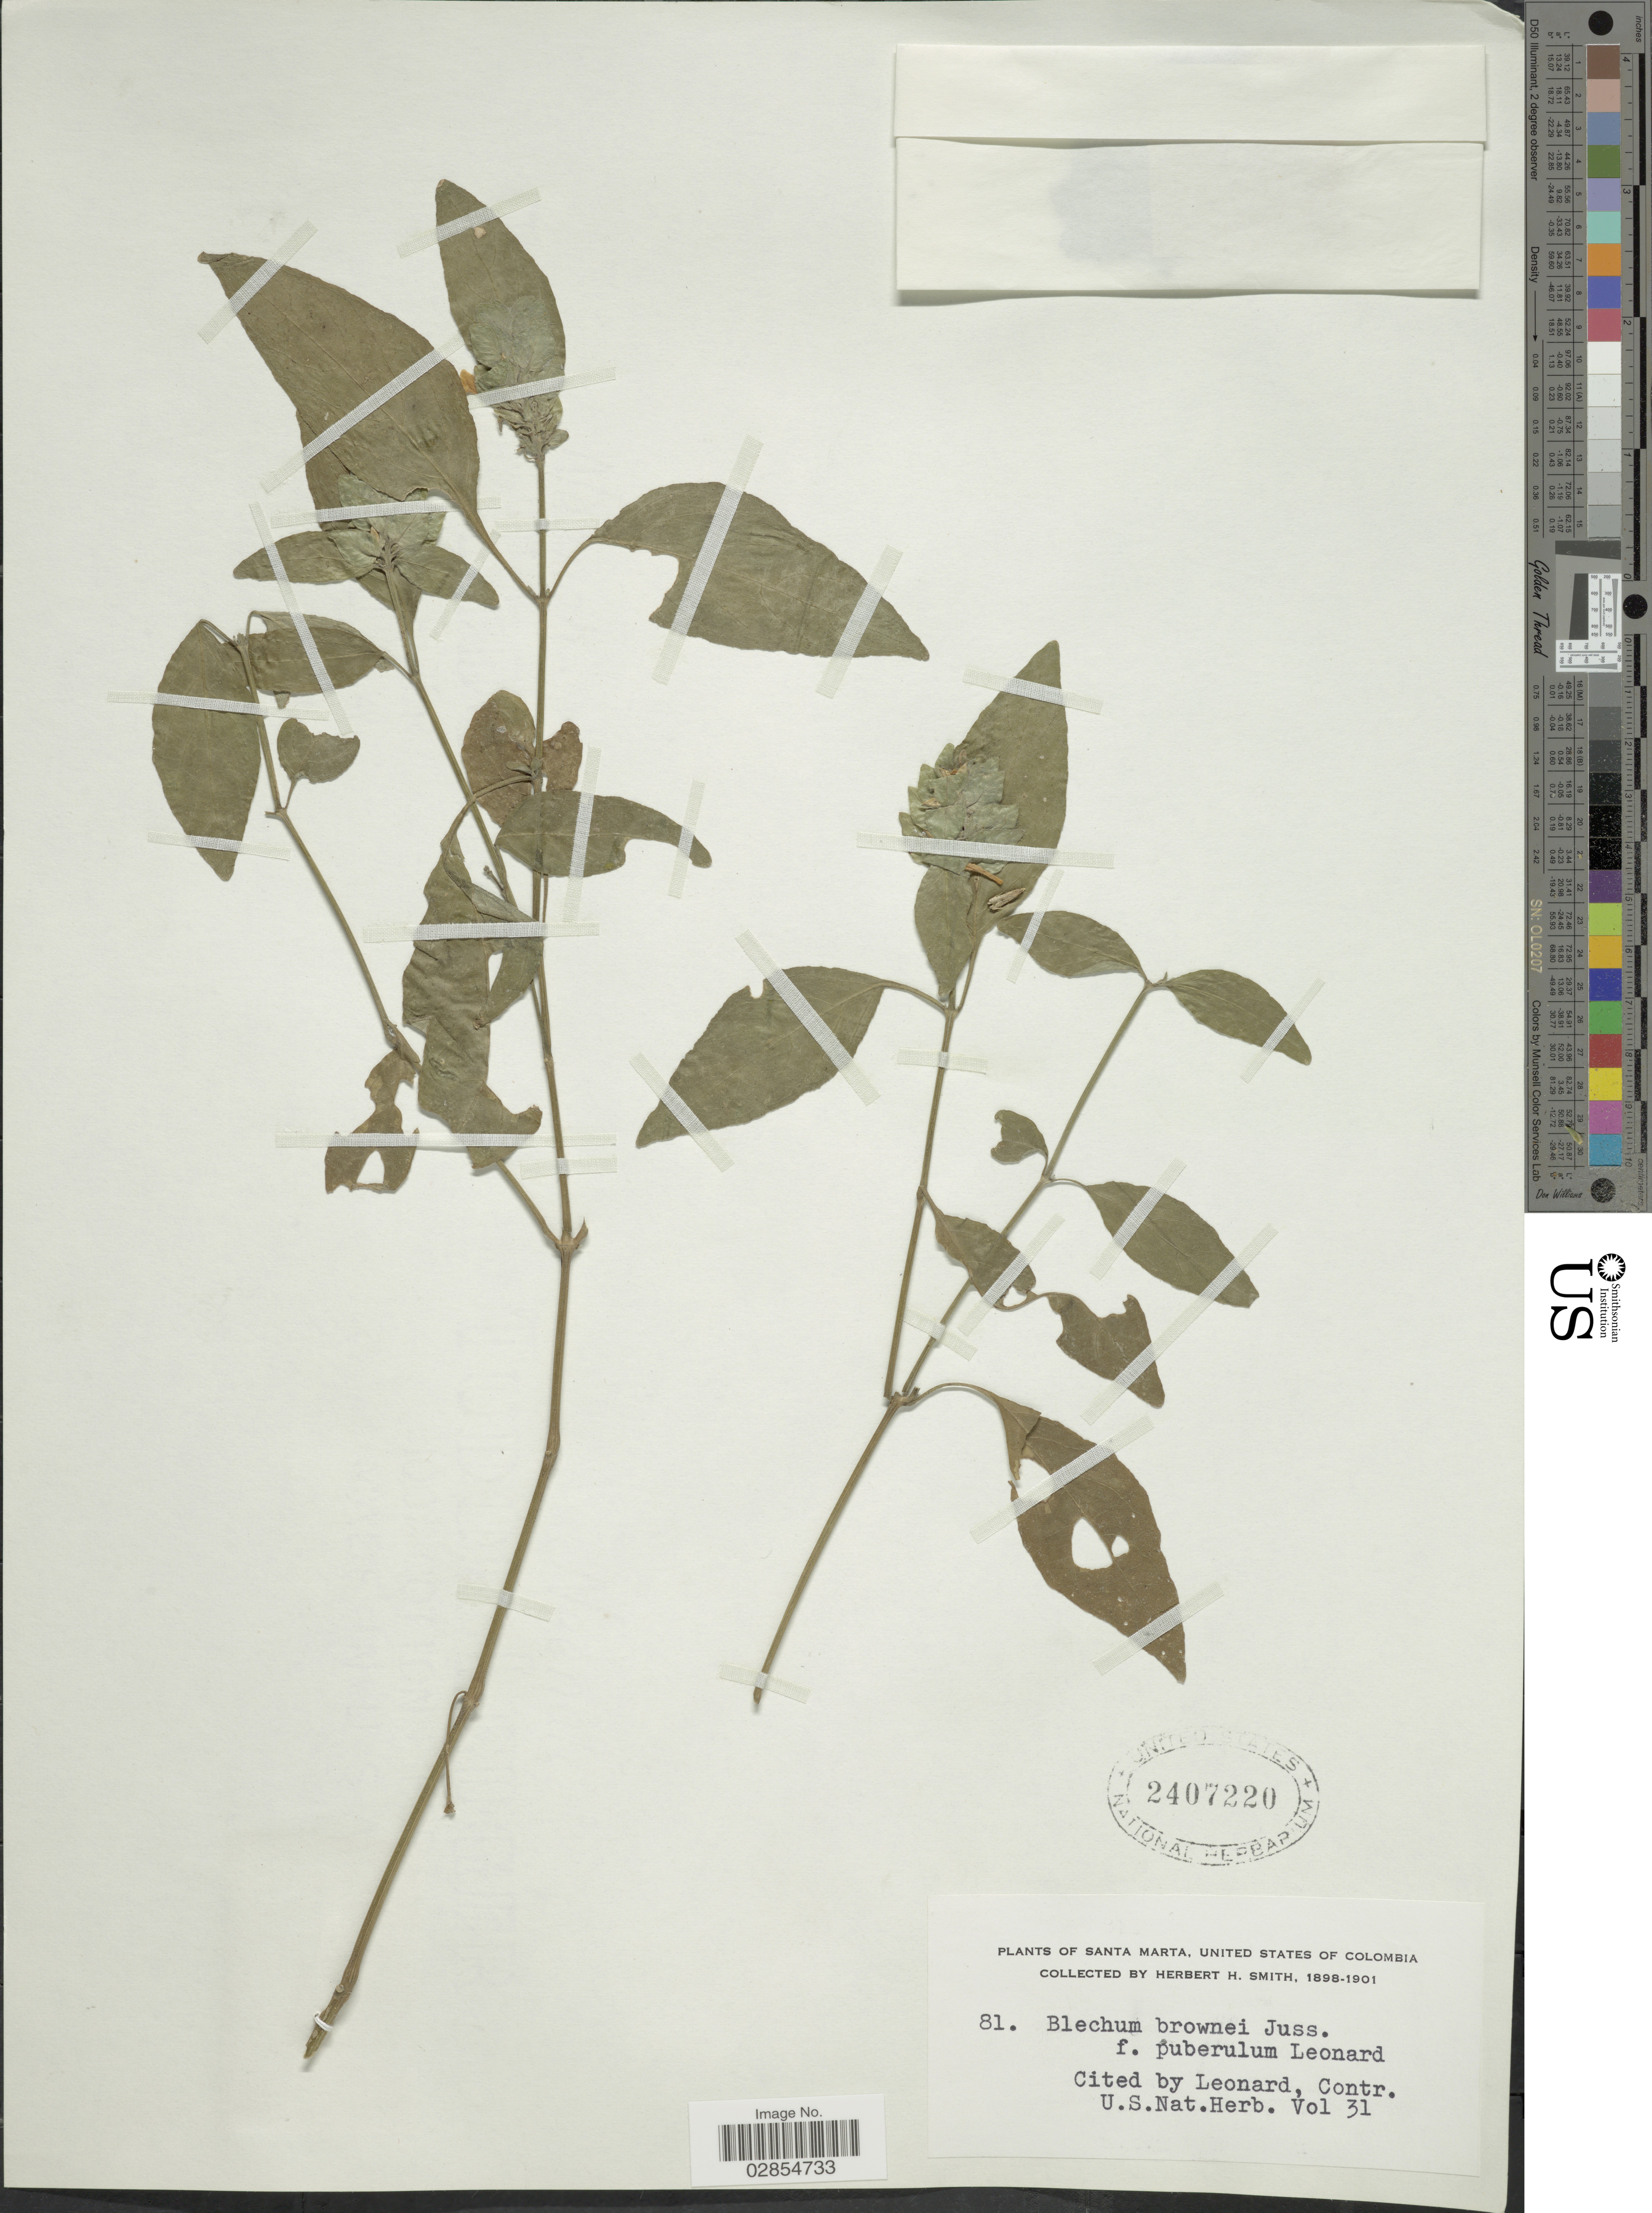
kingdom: Plantae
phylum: Tracheophyta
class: Magnoliopsida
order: Lamiales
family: Acanthaceae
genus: Blechum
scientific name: Blechum pyramidatum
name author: (Lam.) Urb.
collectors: Herbert H. Smith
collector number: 81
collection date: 1898/1901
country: Colombia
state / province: Magdalena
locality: Santa Marta, United States of Colombia.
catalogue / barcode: US 2407220